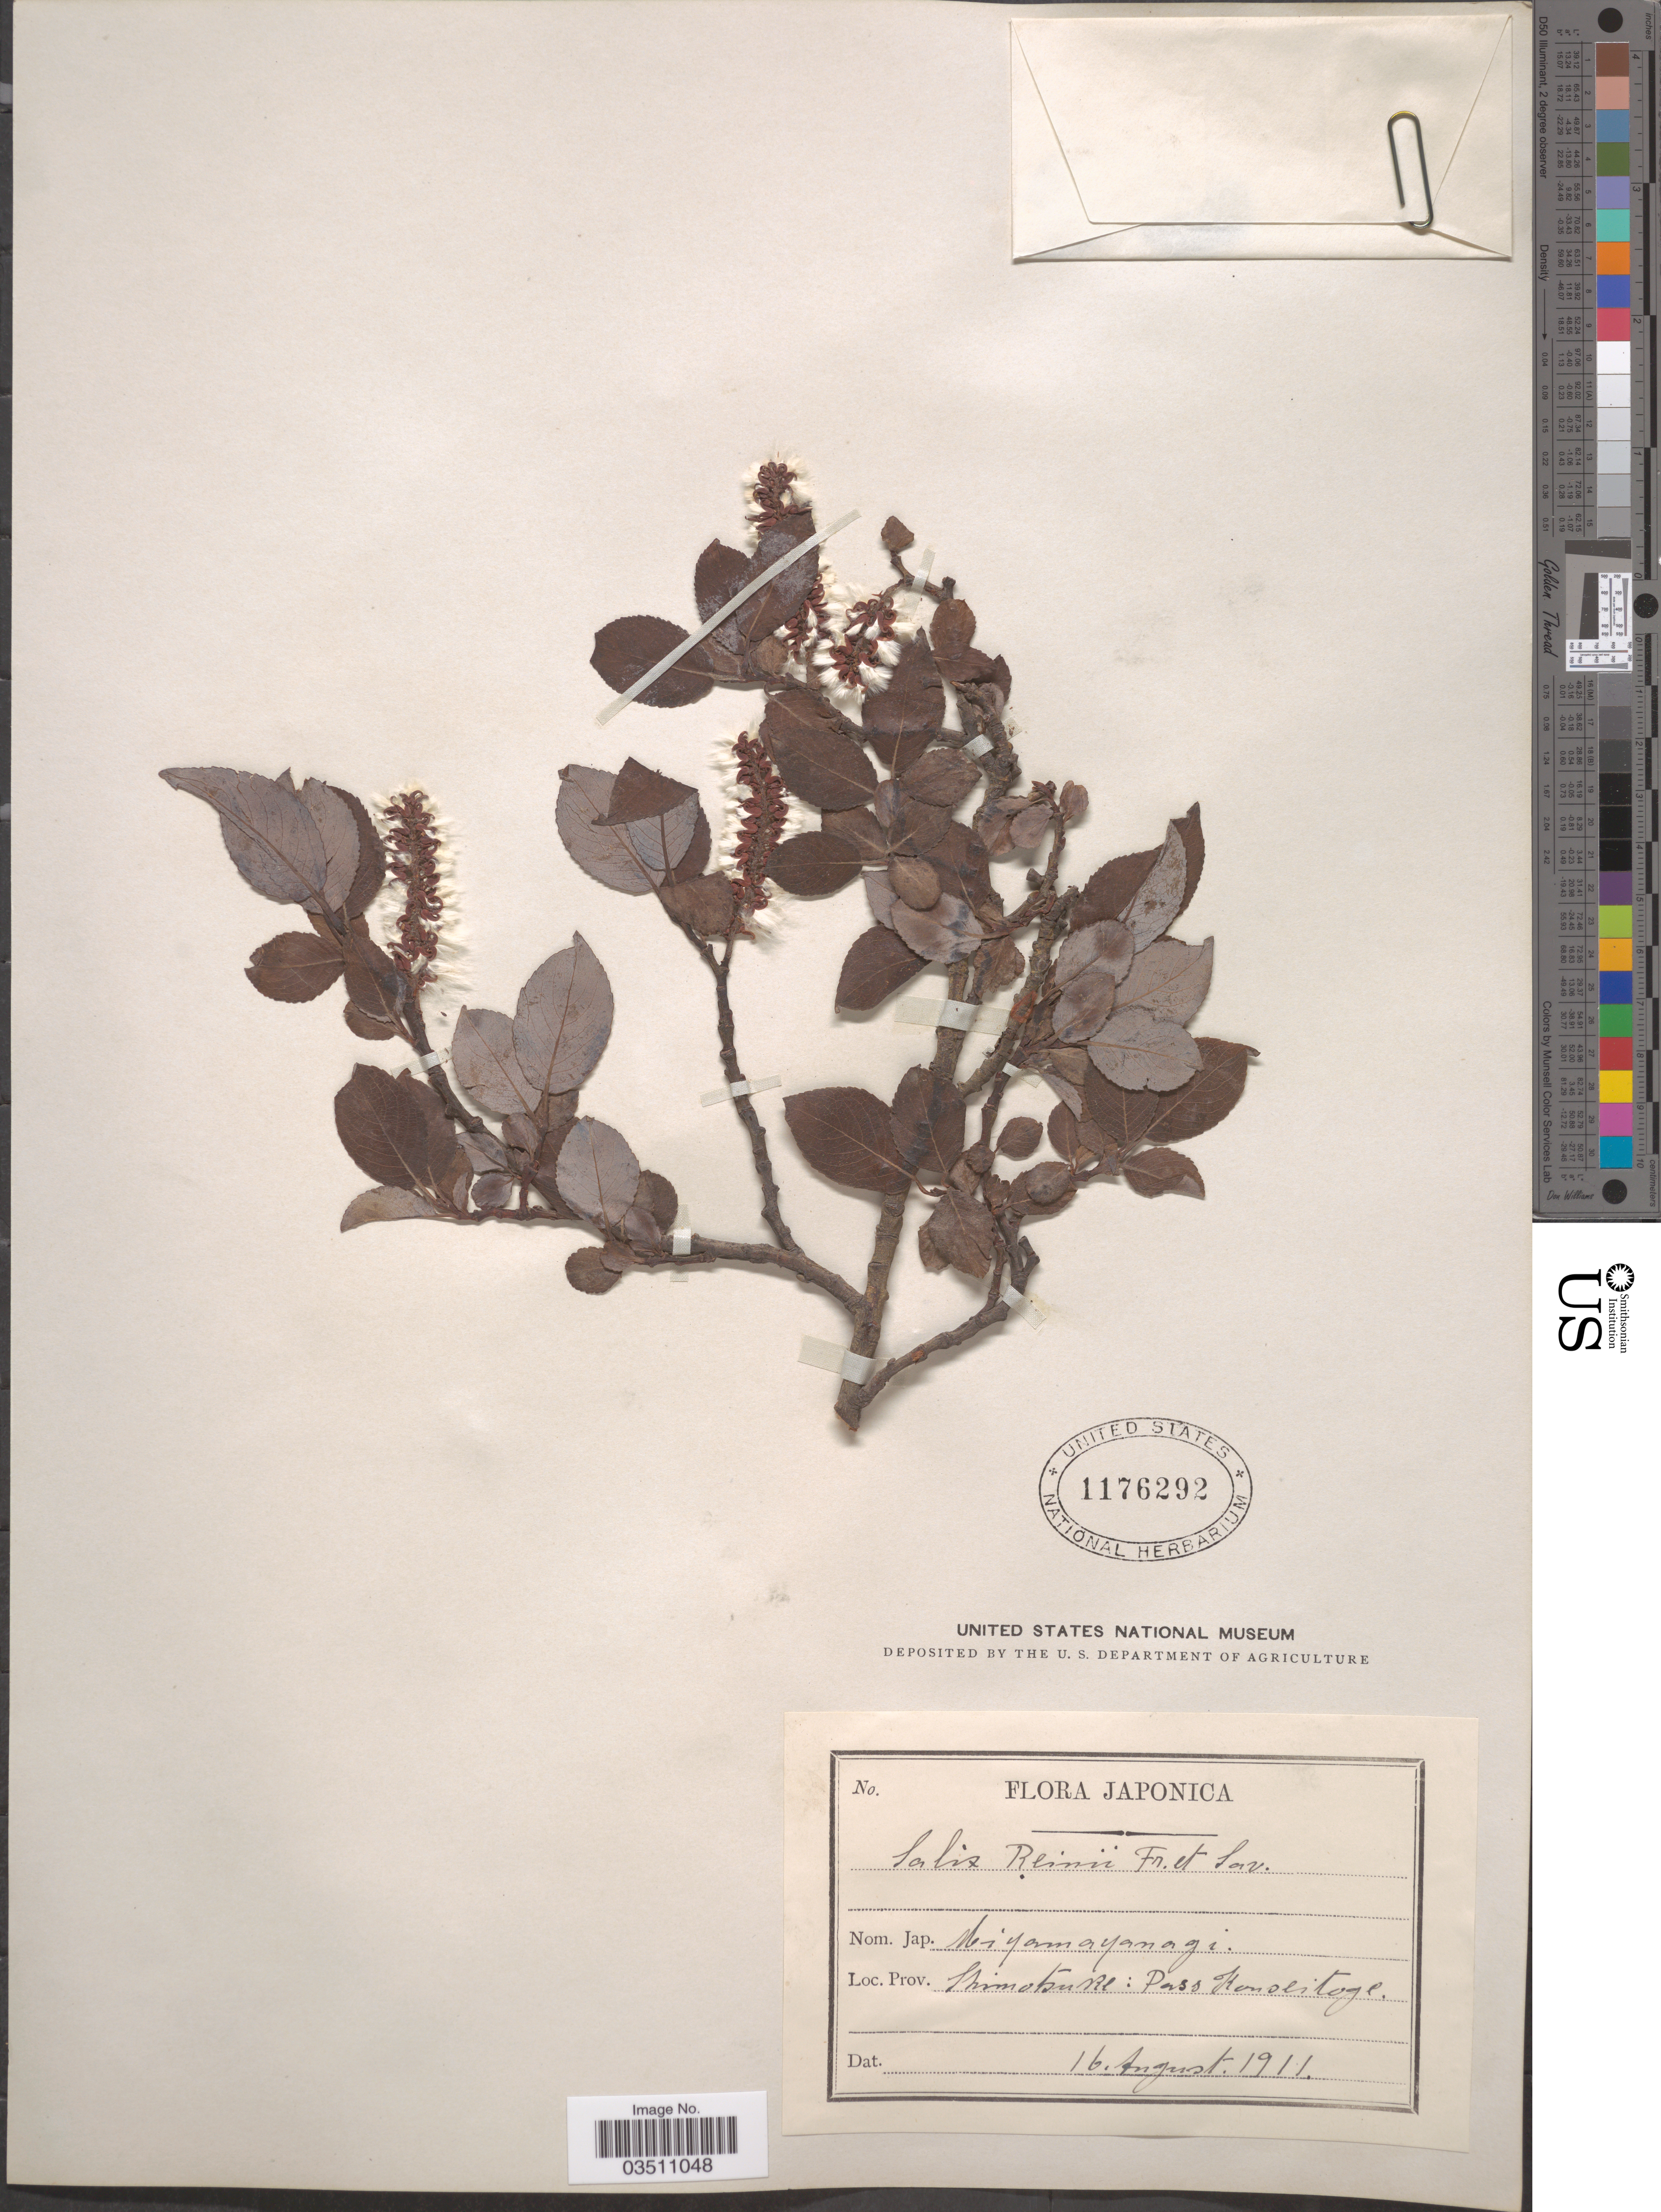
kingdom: Plantae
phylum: Tracheophyta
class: Magnoliopsida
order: Malpighiales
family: Salicaceae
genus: Salix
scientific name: Salix reinii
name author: Franch. & Sav. ex Seemen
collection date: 1911-08-16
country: Japan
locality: Shimotsuke: Pass Konoeitoge.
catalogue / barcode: US 1176292